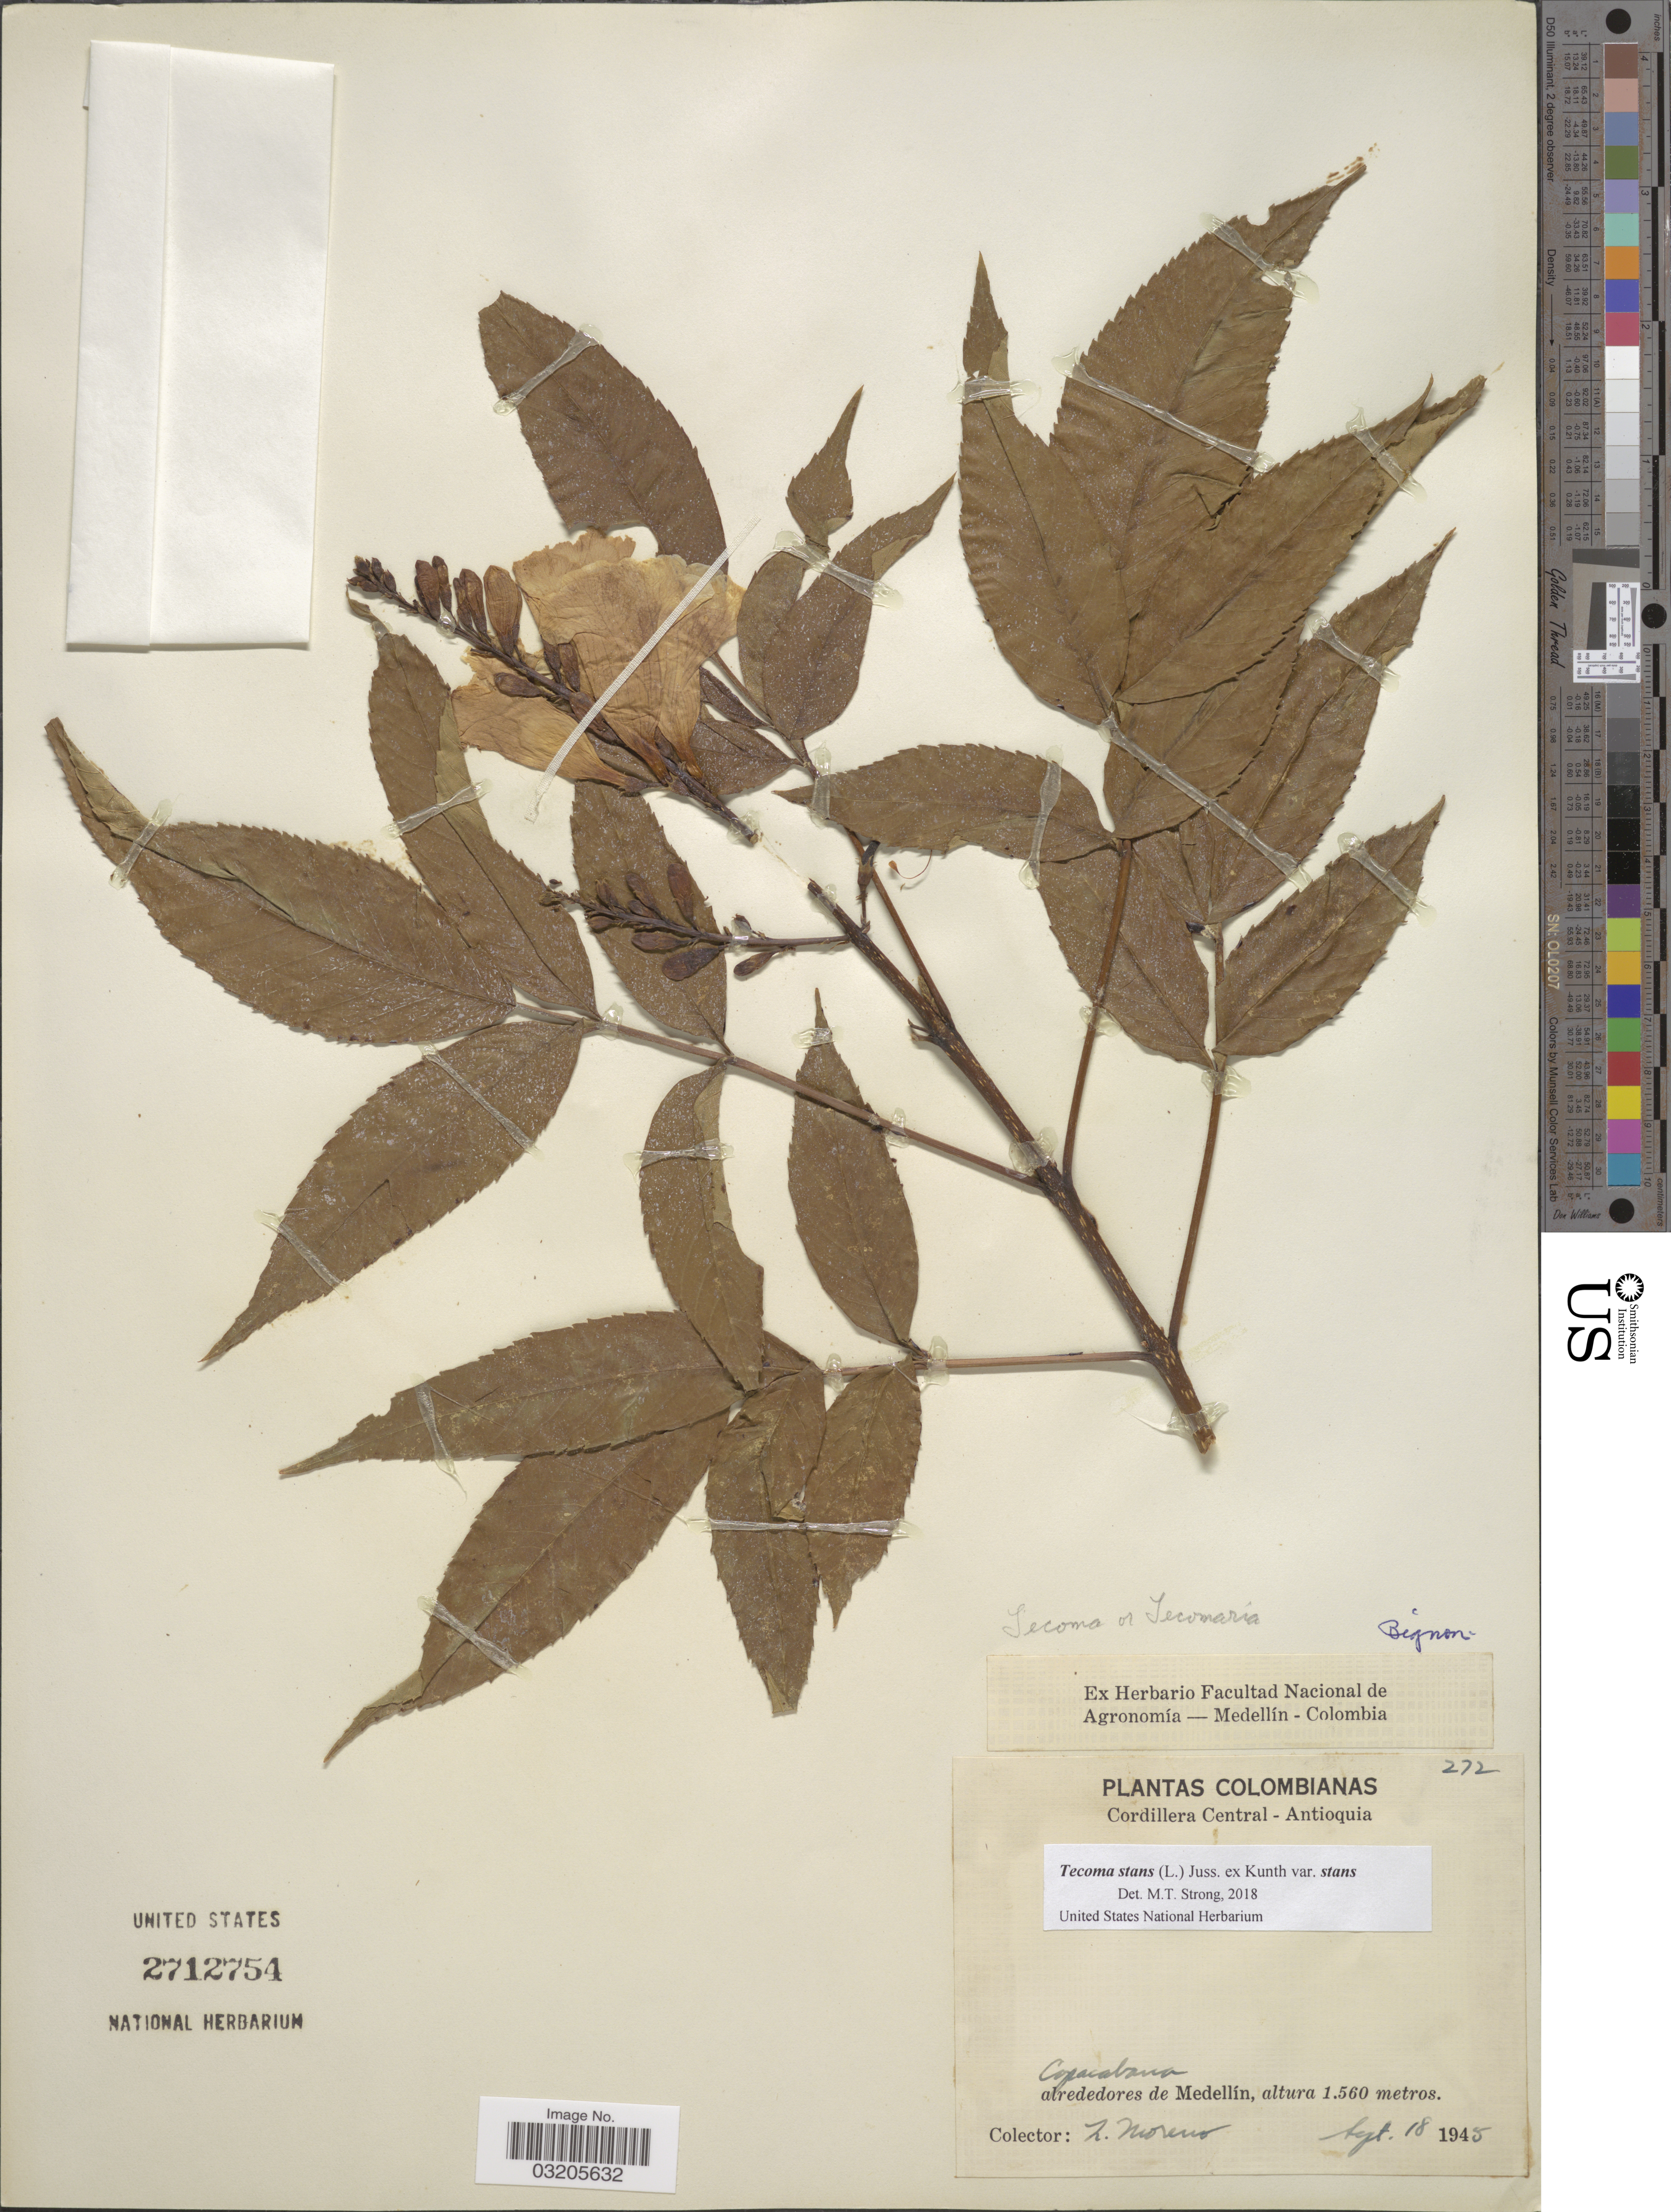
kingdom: Plantae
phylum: Tracheophyta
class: Magnoliopsida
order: Lamiales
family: Bignoniaceae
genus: Tecoma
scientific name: Tecoma stans var. stans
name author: (L.) Juss. ex Kunth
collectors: L. Moreno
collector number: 272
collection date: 1945-09-18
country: Colombia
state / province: Antioquia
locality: Cordillera Central. Copacabana. Alrededores de Medellín.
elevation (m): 1560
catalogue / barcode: US 2712754